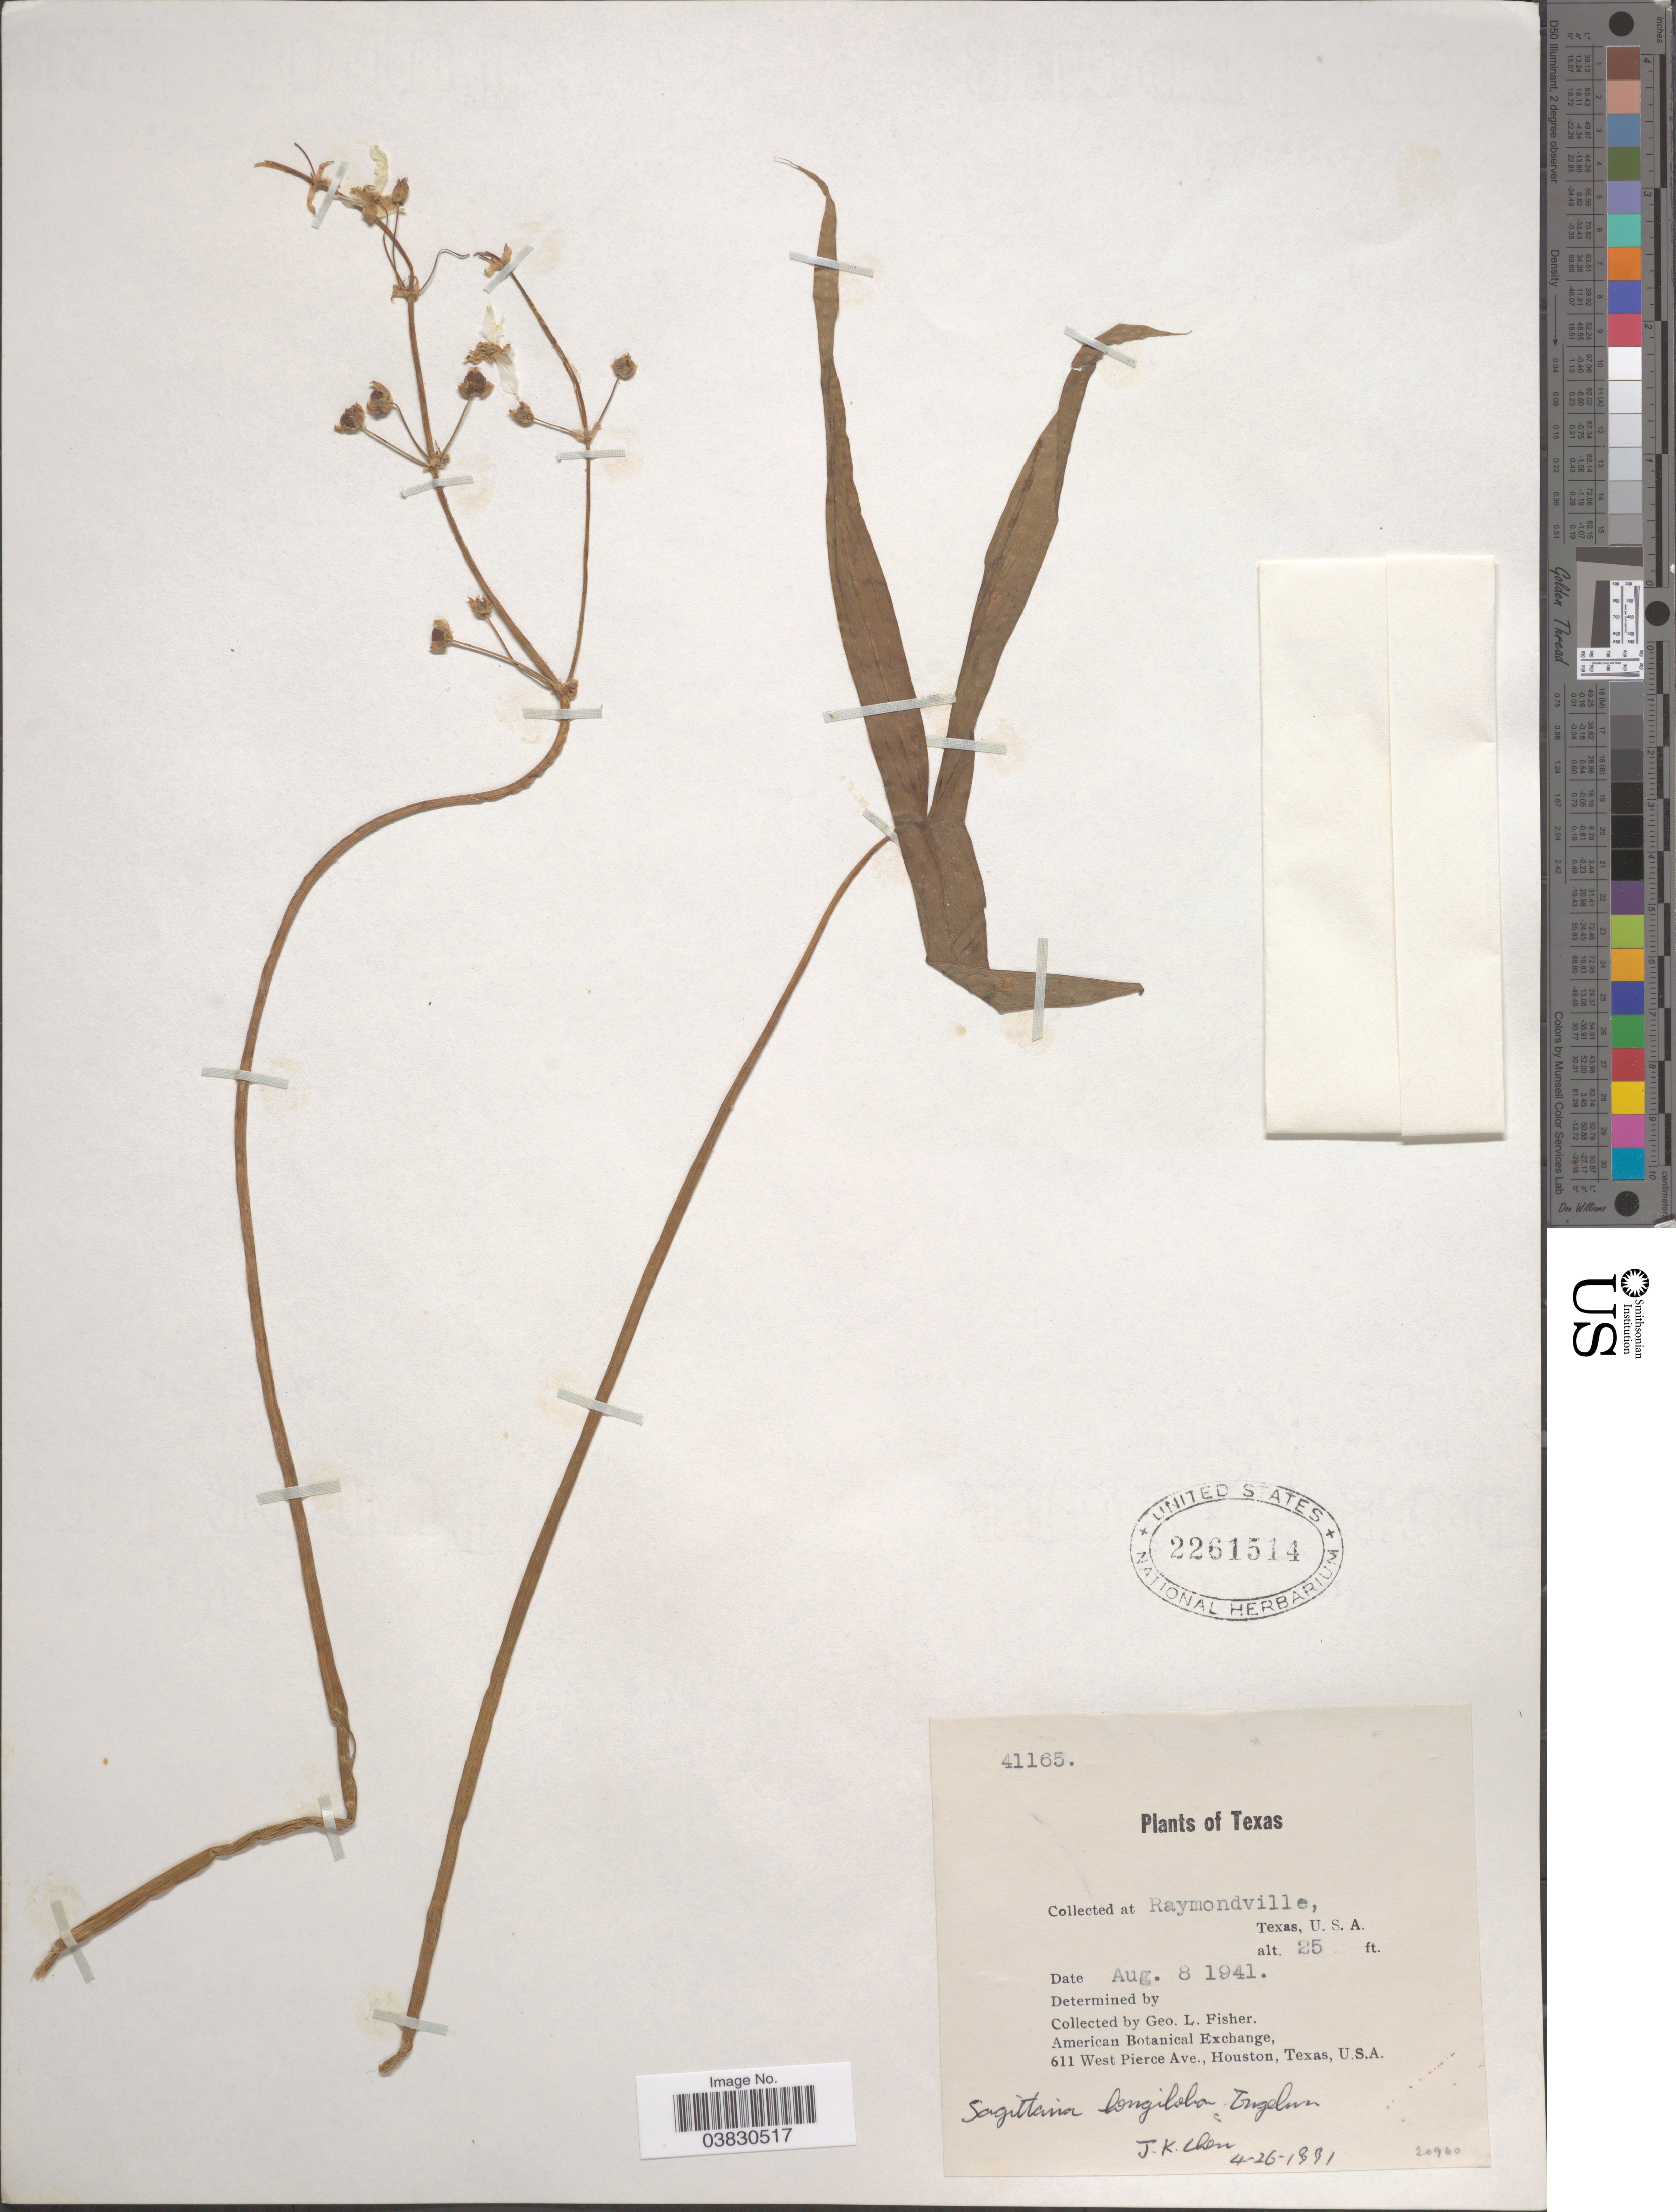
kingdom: Plantae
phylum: Tracheophyta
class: Liliopsida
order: Alismatales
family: Alismataceae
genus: Sagittaria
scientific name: Sagittaria longiloba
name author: Engelm. ex J.G. Sm.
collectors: G. L. Fisher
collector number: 41165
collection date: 1941-08-08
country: United States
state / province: Texas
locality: Raymondville.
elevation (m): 8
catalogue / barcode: US 2261514